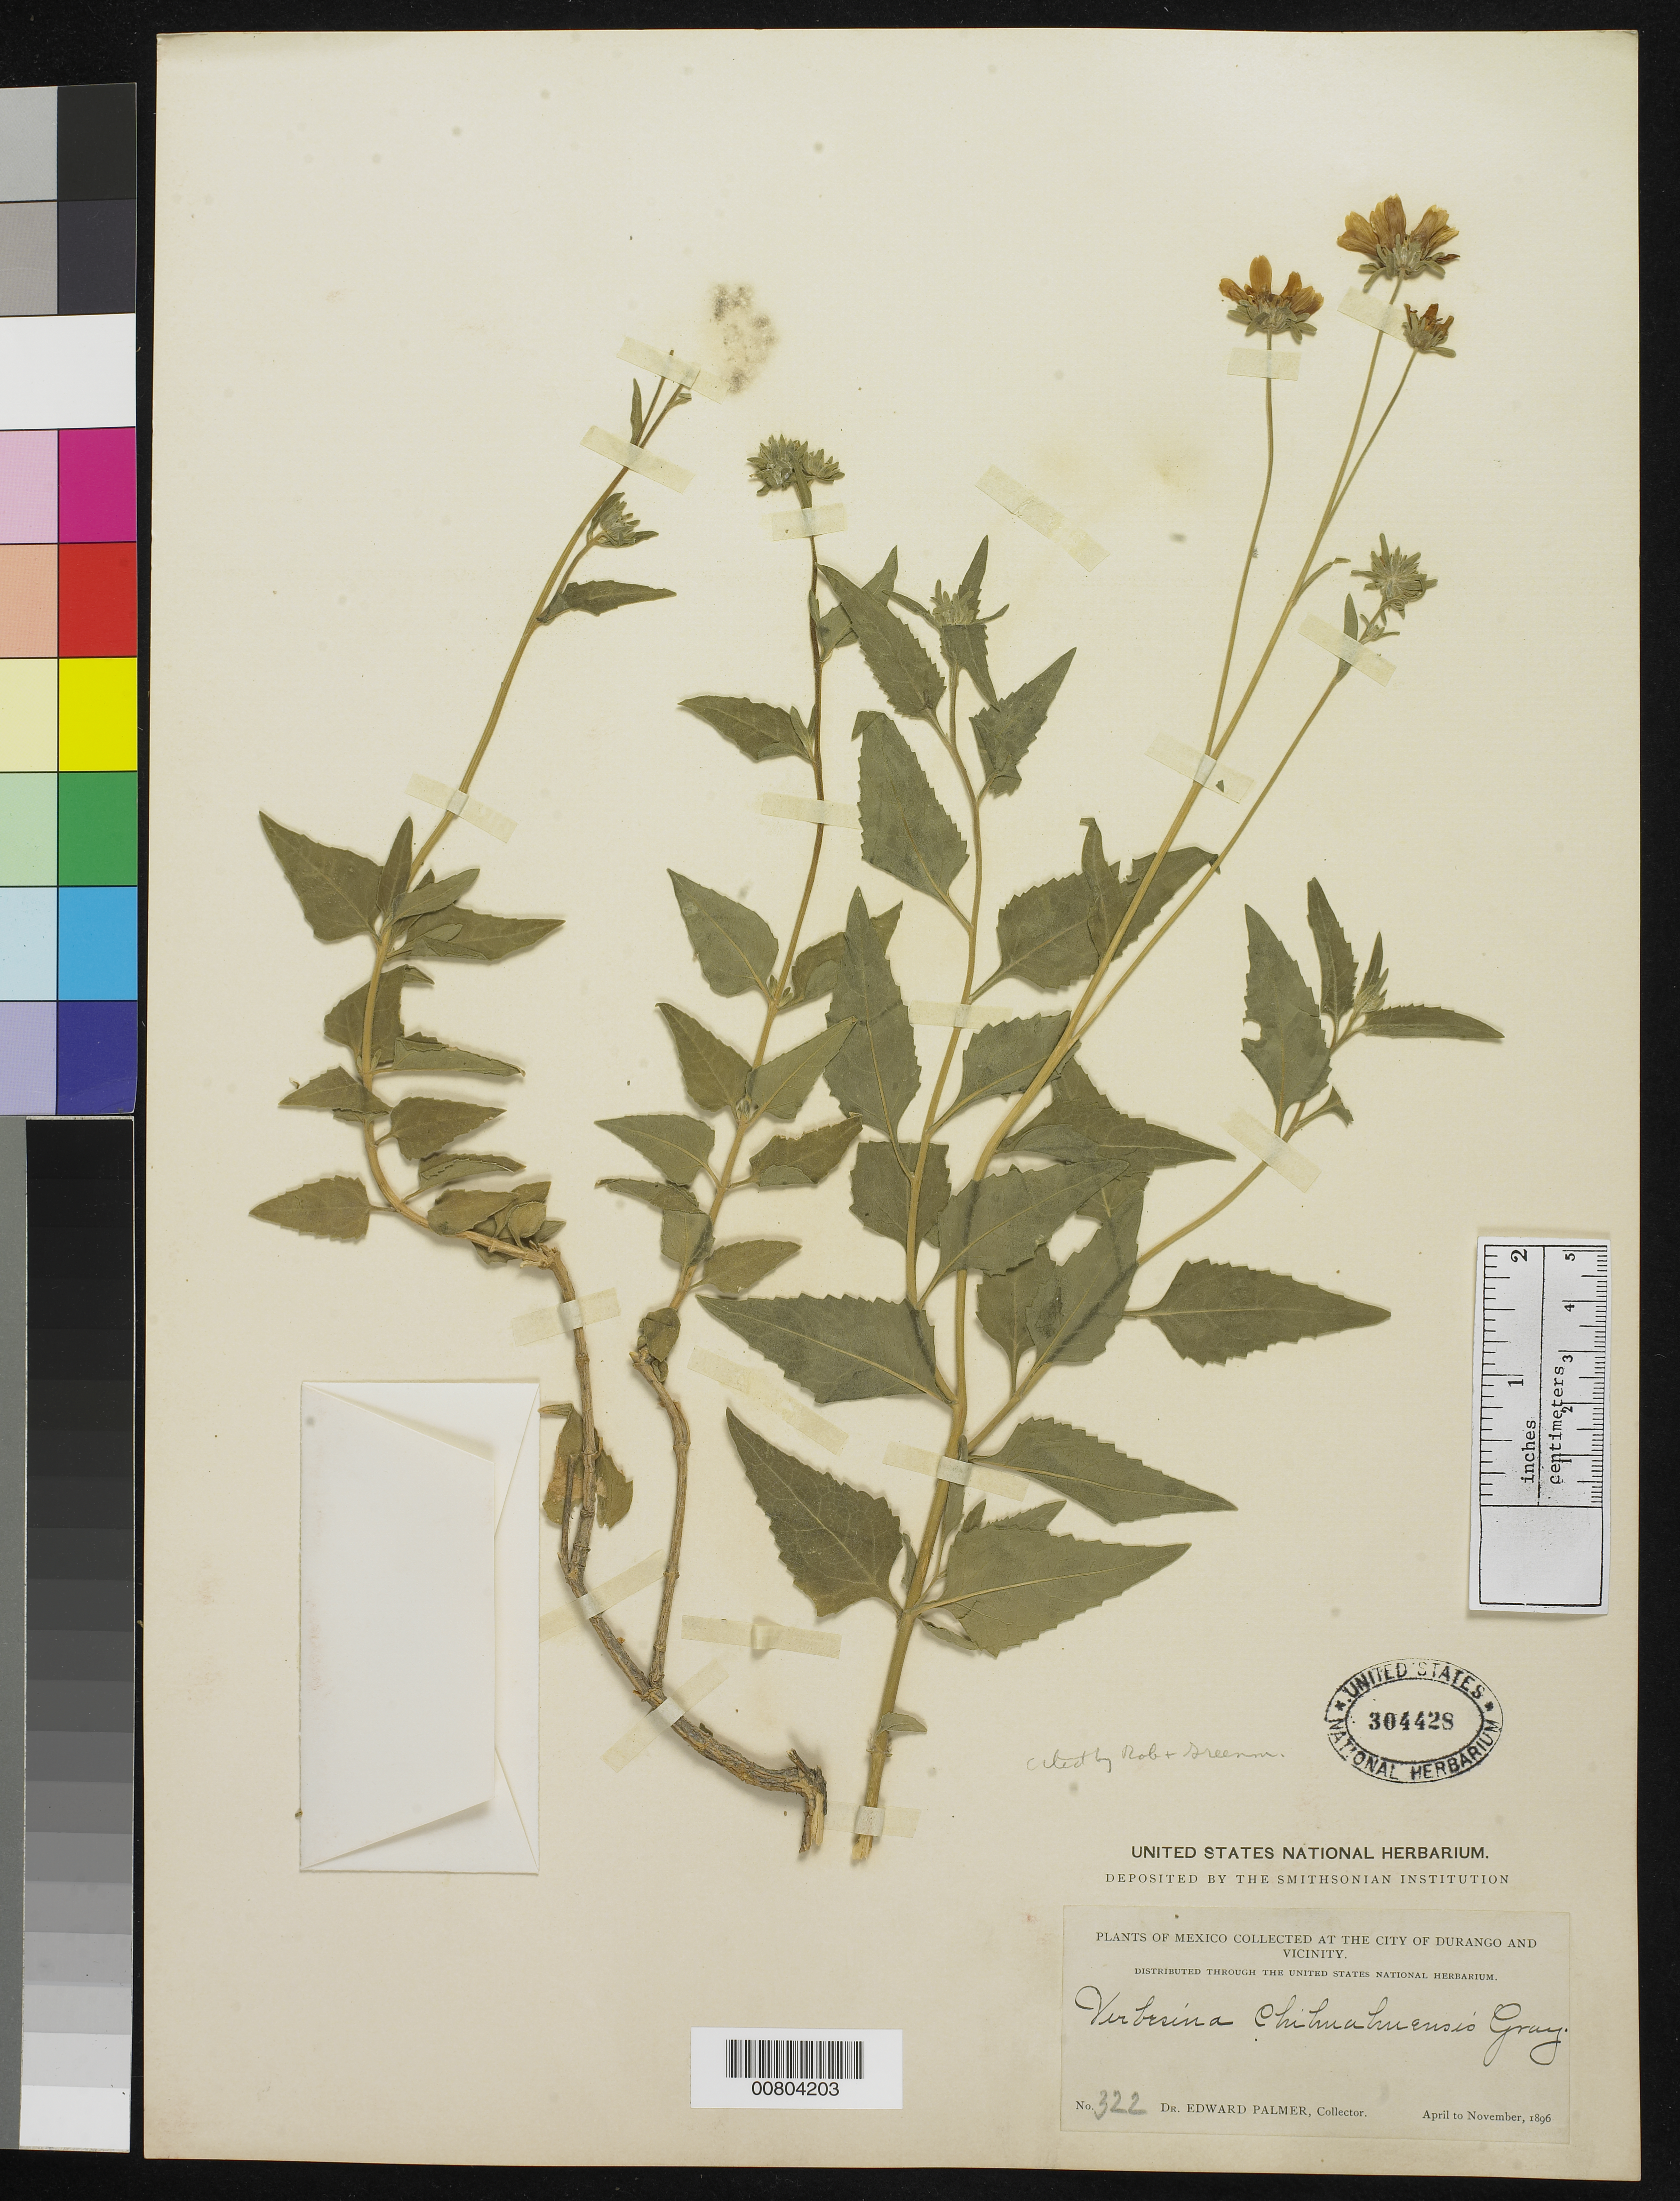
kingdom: Plantae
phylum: Tracheophyta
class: Magnoliopsida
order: Asterales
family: Asteraceae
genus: Verbesina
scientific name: Verbesina chihuahuensis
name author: A. Gray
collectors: E. Palmer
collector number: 322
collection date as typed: Apr 1896 to -- Nov 1896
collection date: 1896-04/1896-11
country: Mexico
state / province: Durango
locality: City of Durango and vicinity.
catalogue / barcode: US 304428